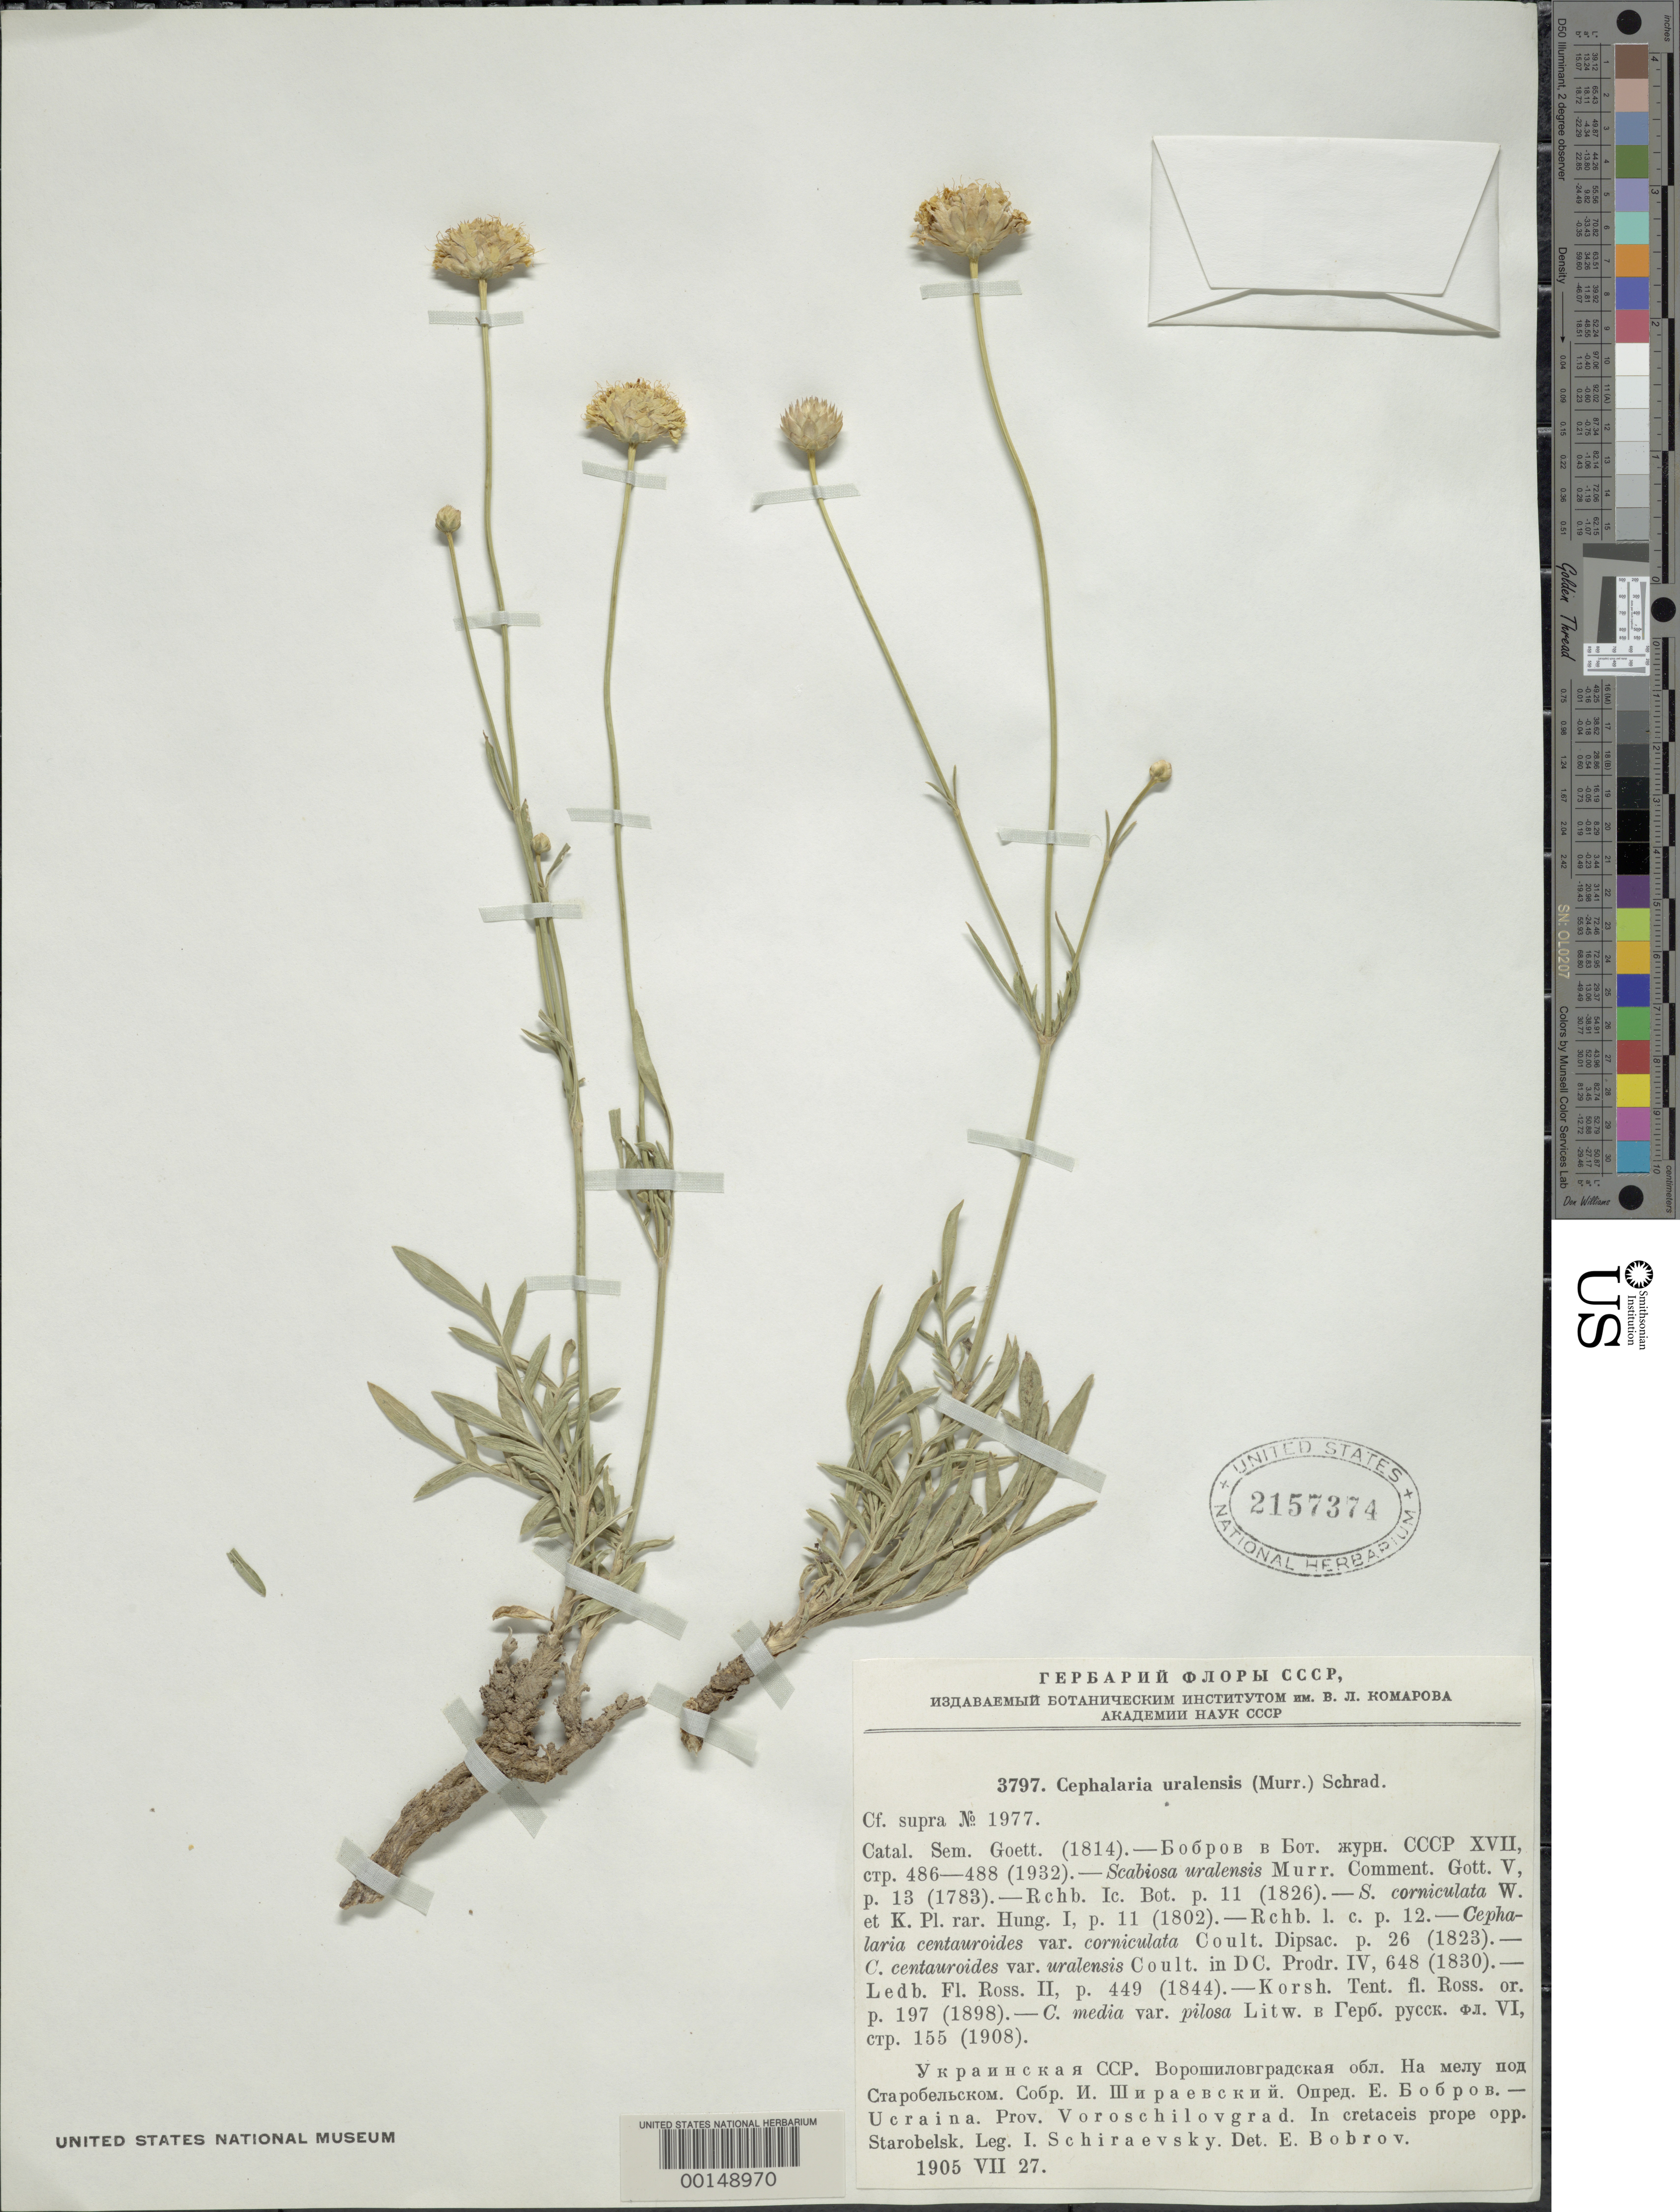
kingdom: Plantae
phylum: Tracheophyta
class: Magnoliopsida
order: Dipsacales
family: Caprifoliaceae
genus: Cephalaria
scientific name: Cephalaria uralensis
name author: Roem. & Schult.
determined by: Bobrov, E. G.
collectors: I. Schiraevsky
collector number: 3797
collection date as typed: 27 Jul 1905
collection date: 1905-07-27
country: Ukraine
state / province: Luhans'k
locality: Ucraina, Voroschilovgrad Prov.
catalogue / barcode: US 2157274